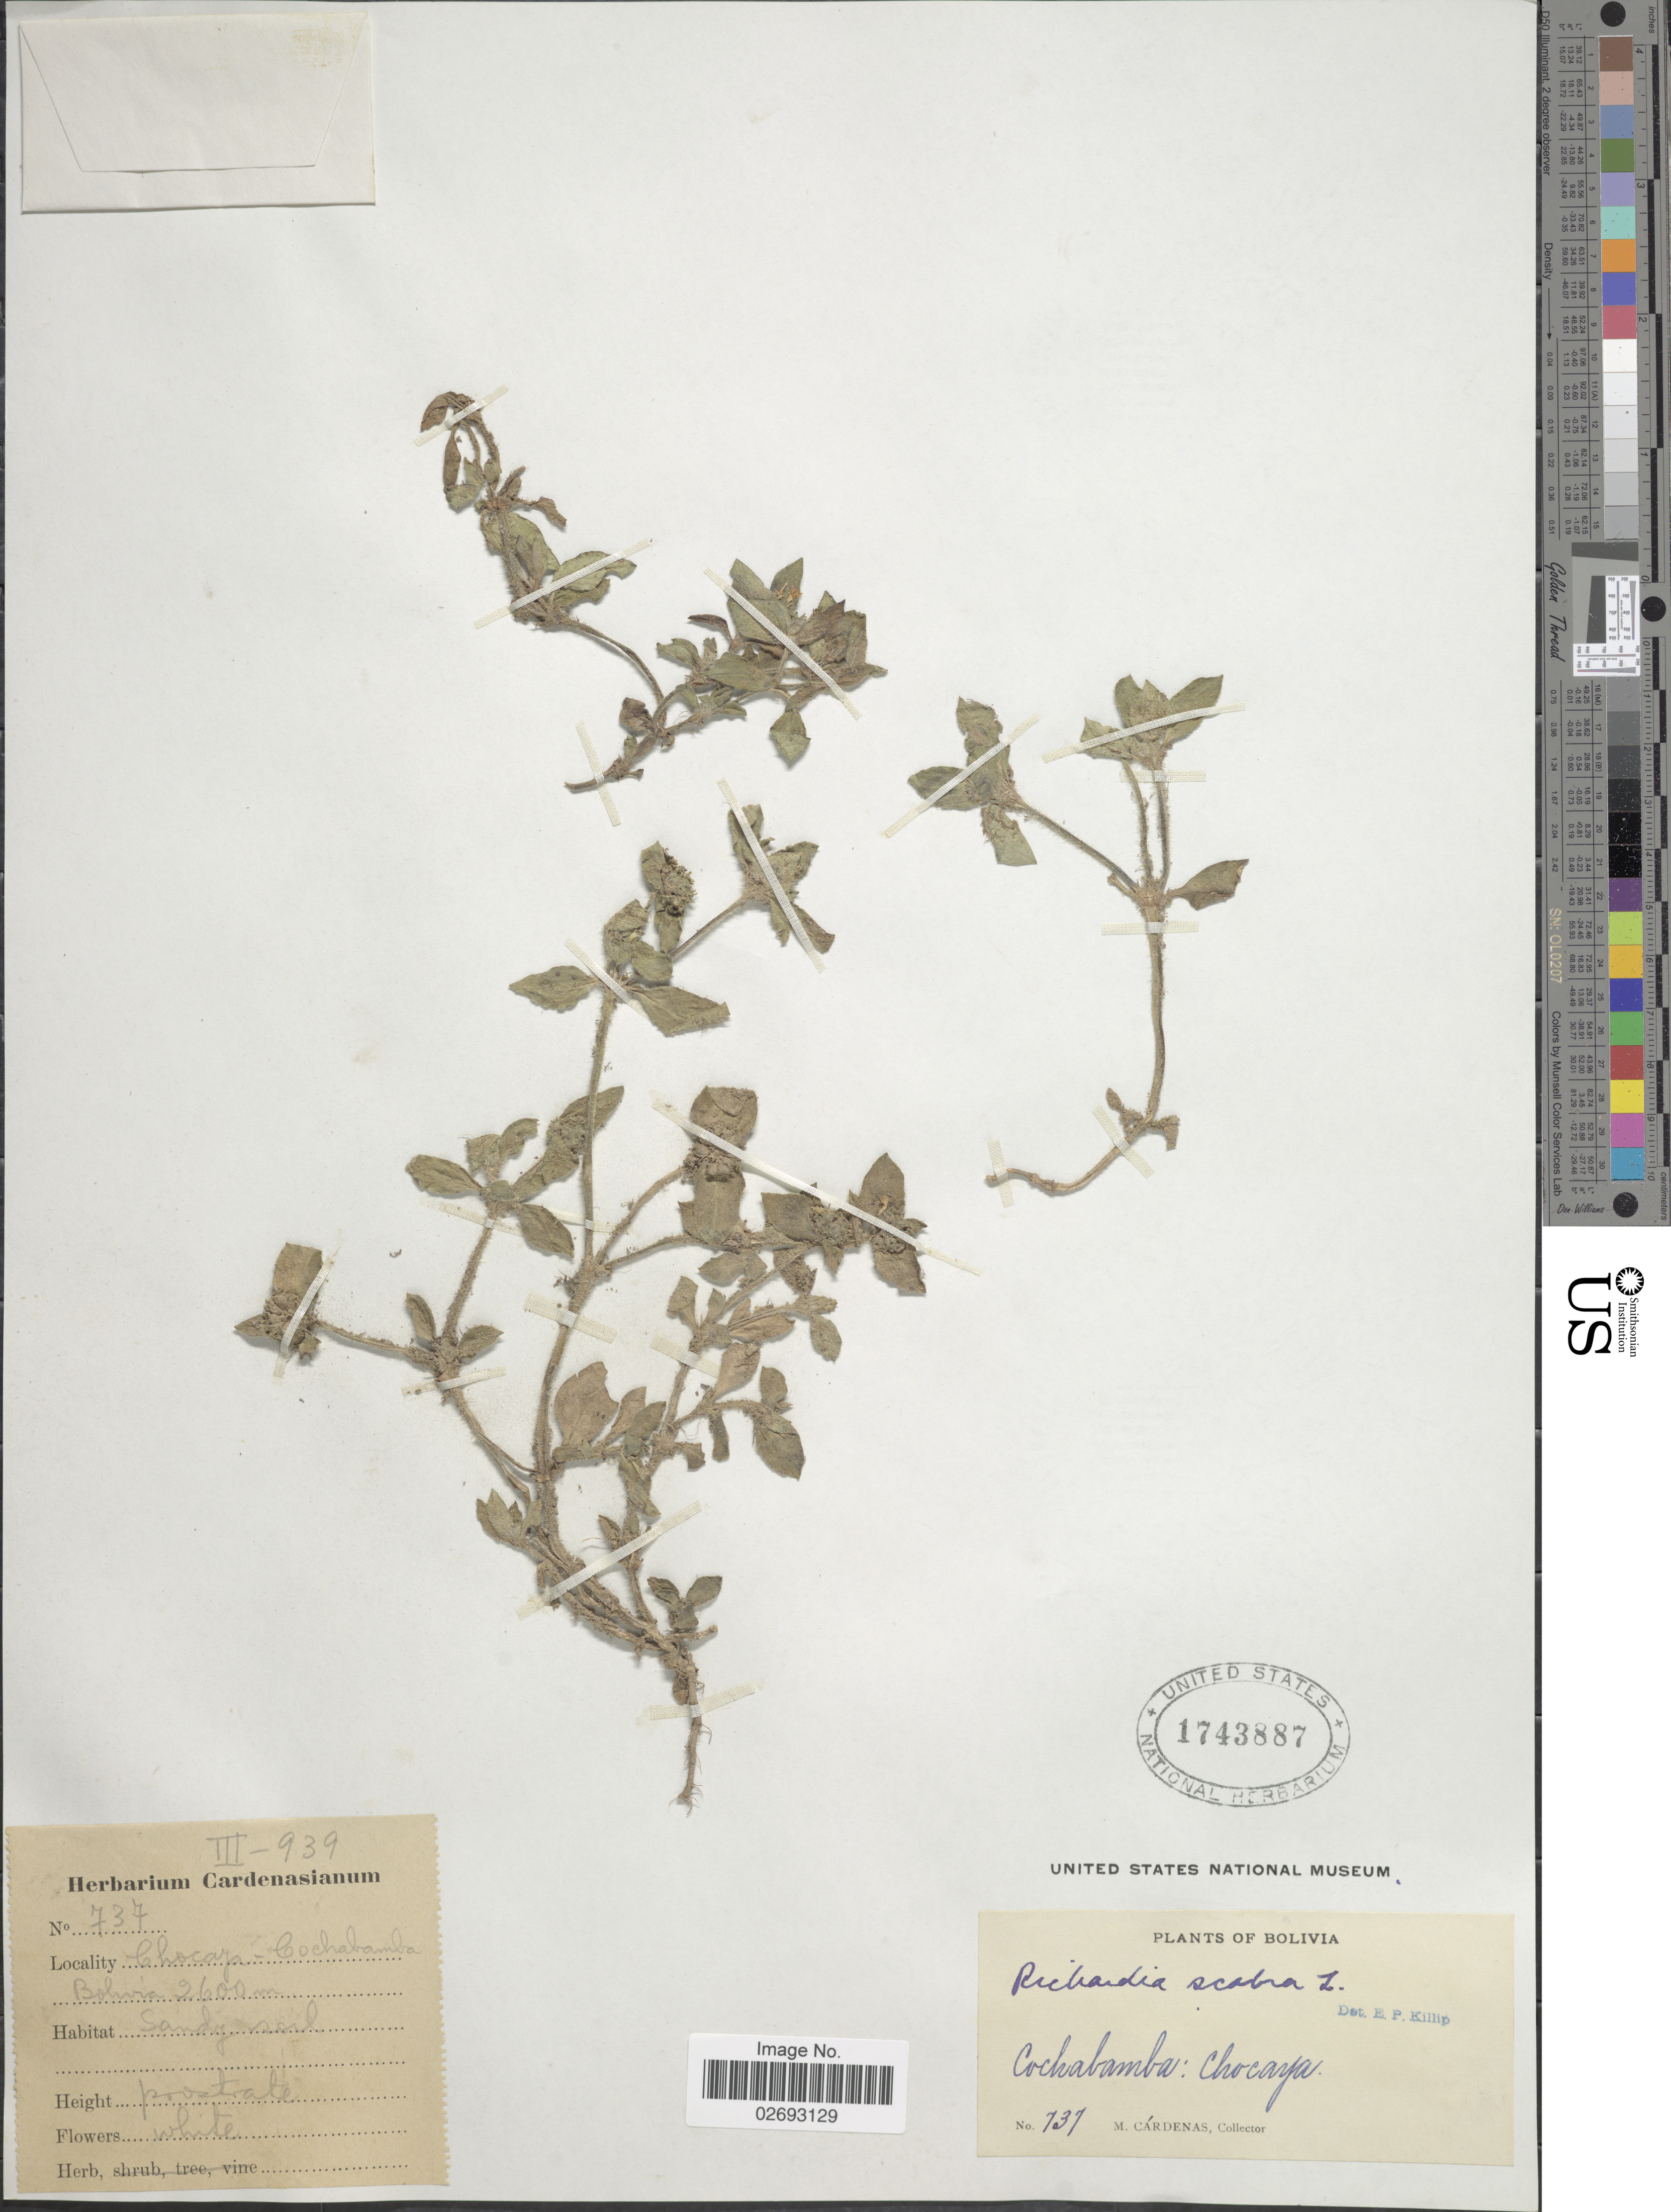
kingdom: Plantae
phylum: Tracheophyta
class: Magnoliopsida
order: Gentianales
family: Rubiaceae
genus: Richardia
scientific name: Richardia scabra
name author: L.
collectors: M. Cárdenas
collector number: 737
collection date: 1939-03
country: Bolivia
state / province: Cochabamba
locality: Chocaya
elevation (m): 2600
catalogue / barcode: US 1743887